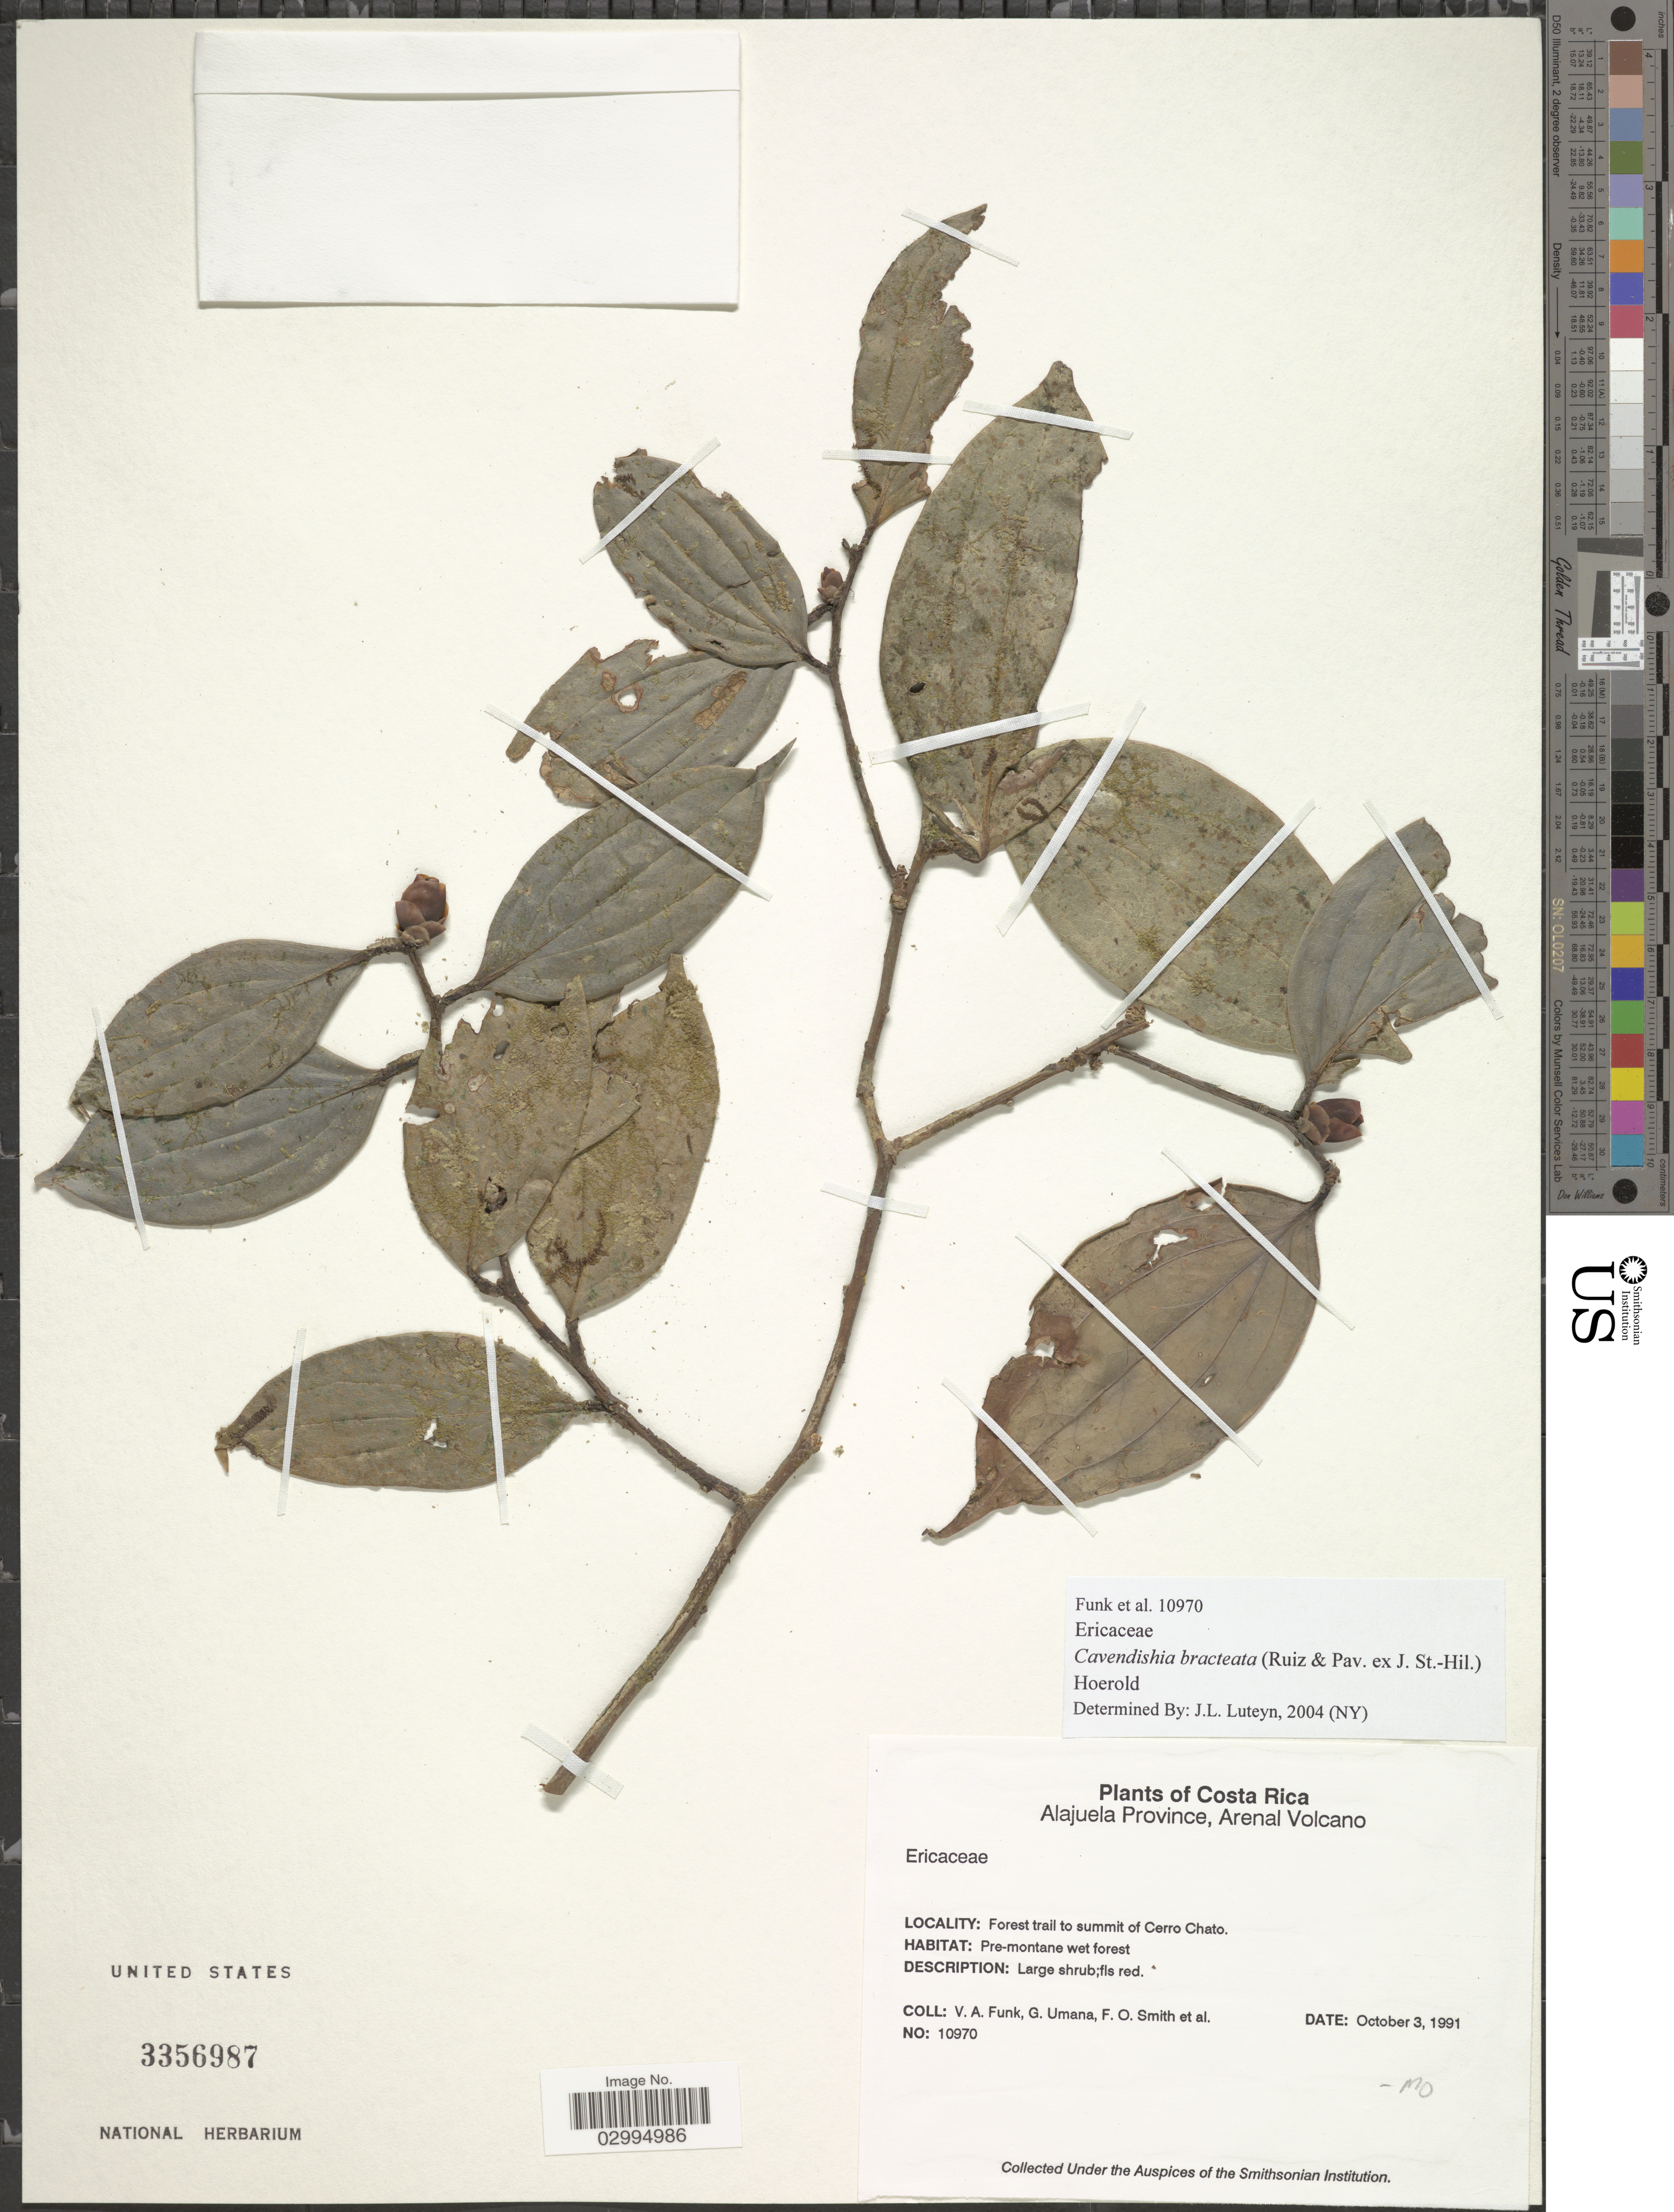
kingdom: Plantae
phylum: Tracheophyta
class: Magnoliopsida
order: Ericales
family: Ericaceae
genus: Cavendishia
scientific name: Cavendishia bracteata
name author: (Ruiz & Pav. ex J. St.-Hil.) Hoerold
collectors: V. Funk, G. Umana, F. Smith & et al.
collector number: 10970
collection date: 1991-10-03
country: Costa Rica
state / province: Alajuela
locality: Arenal Volcano. Forest trail to summit of Cerro Chato.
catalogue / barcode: US 3356987